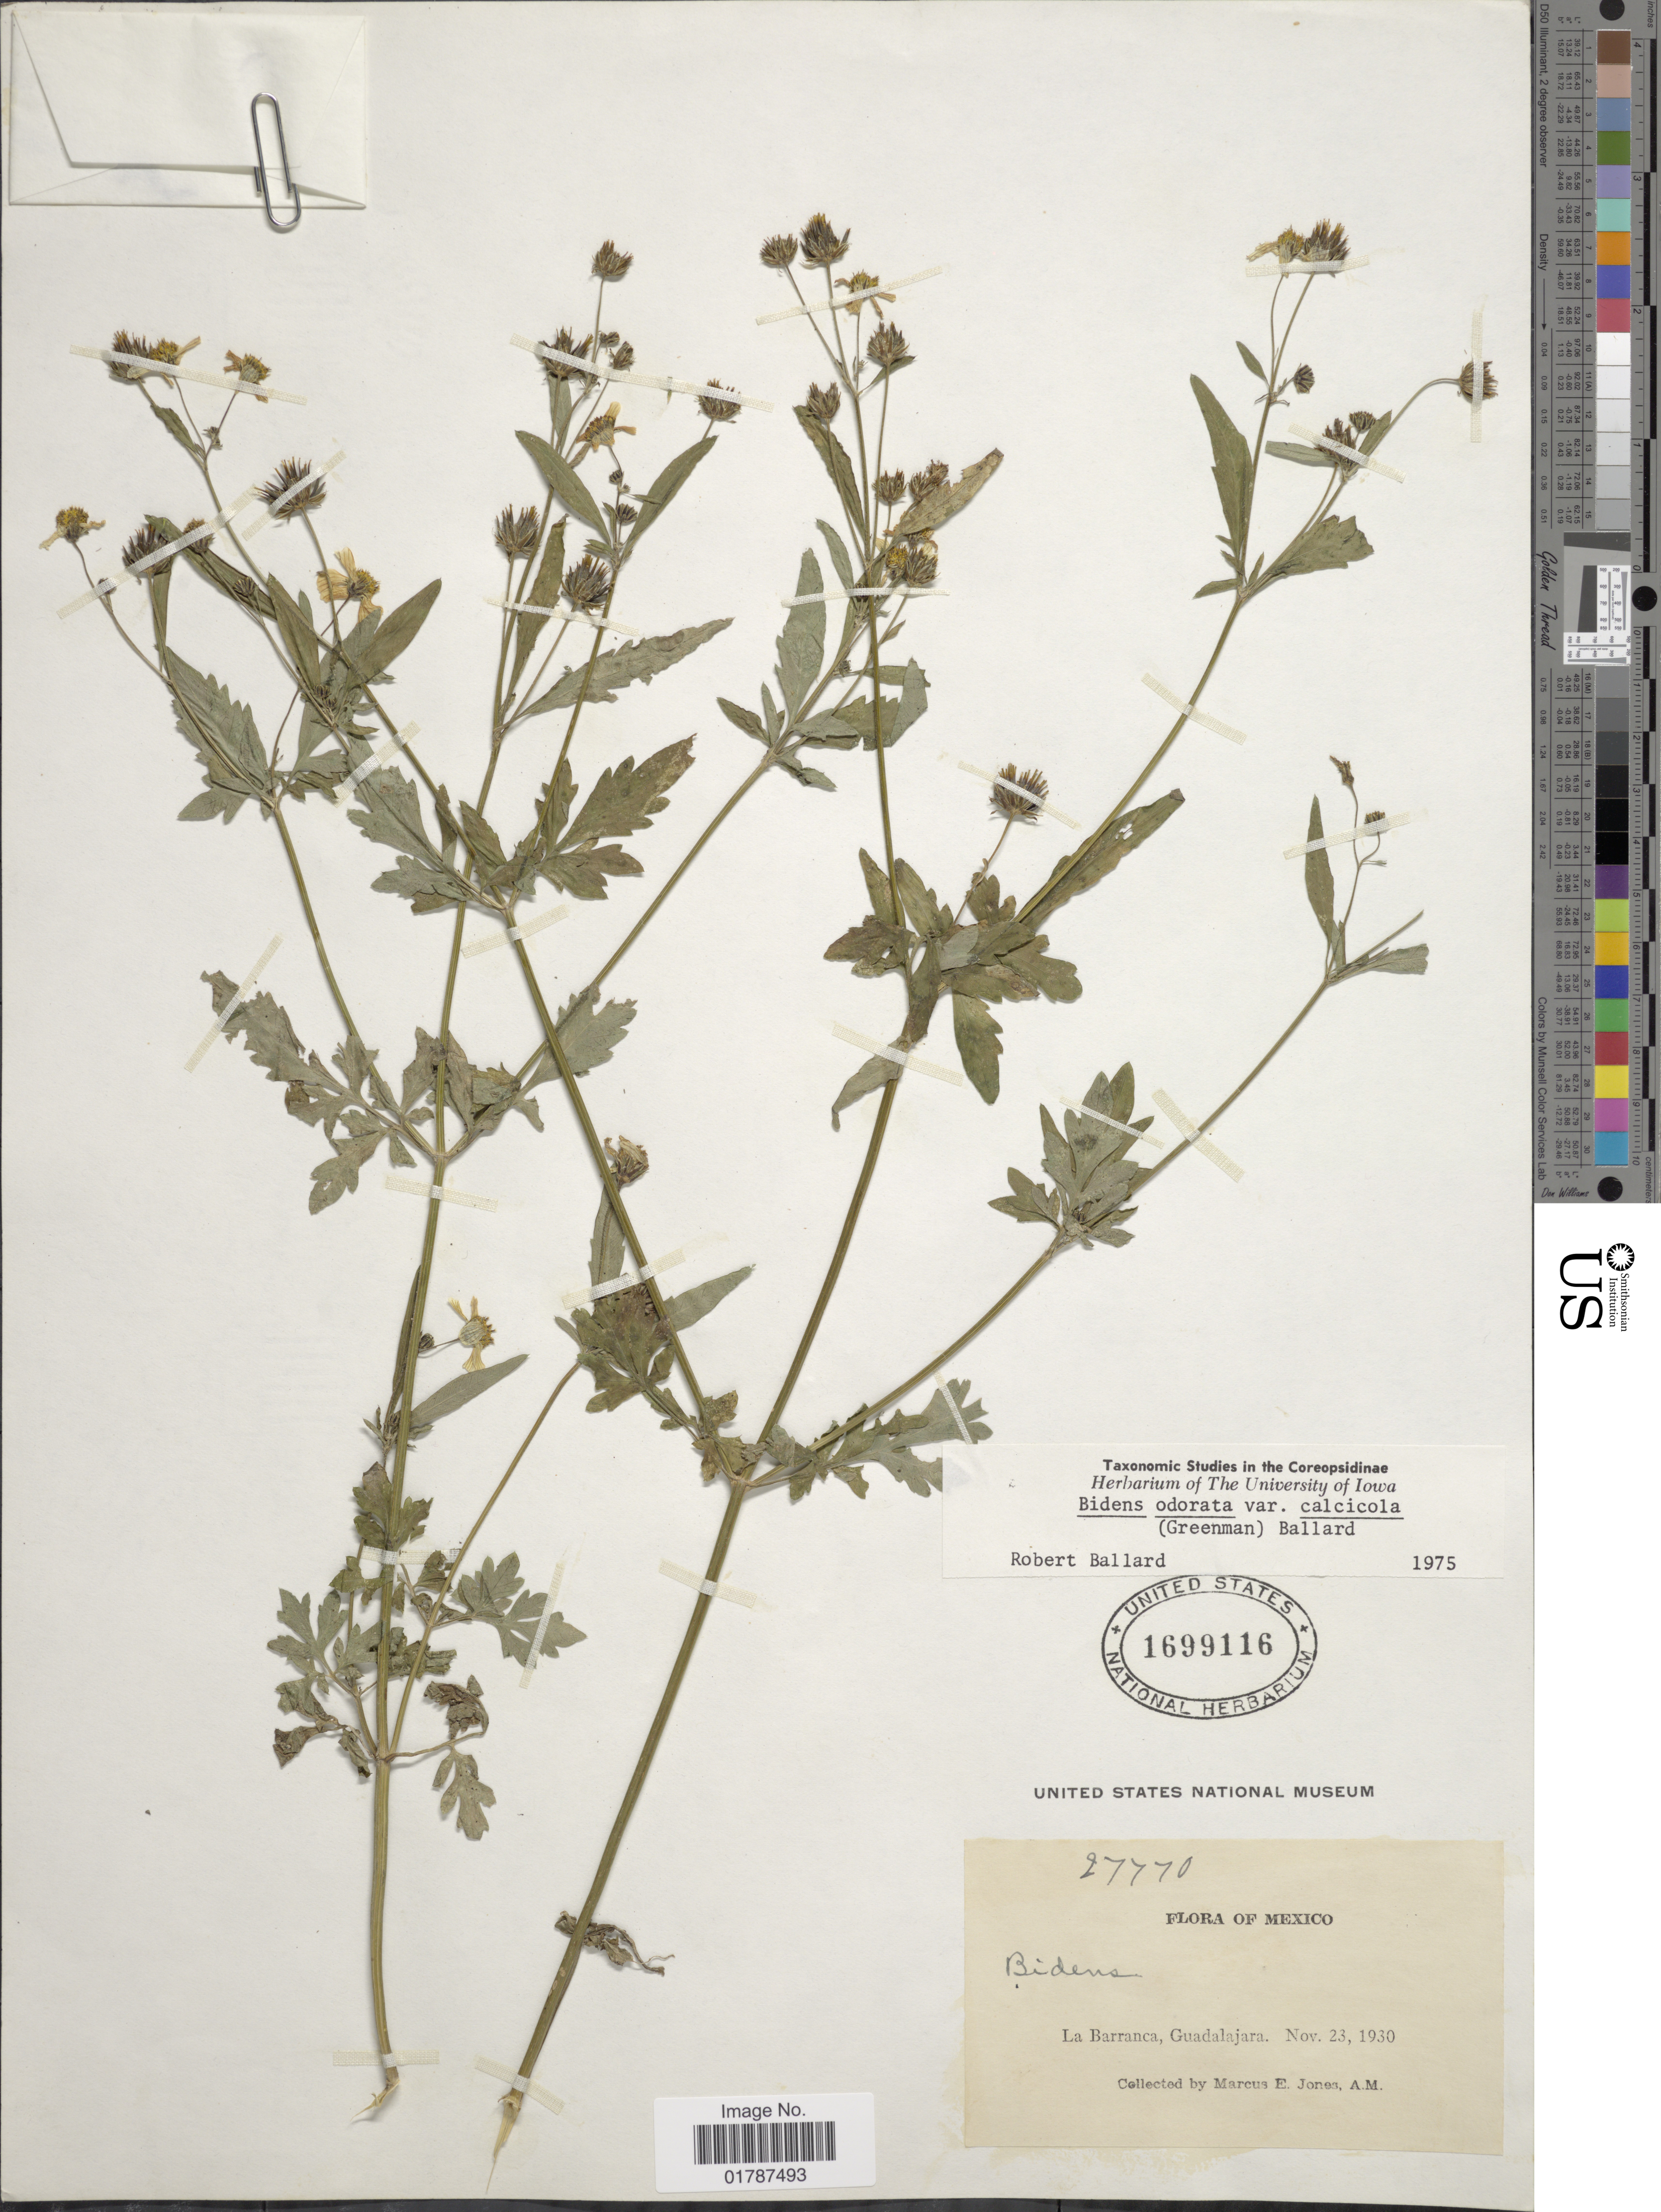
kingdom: Plantae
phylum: Tracheophyta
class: Magnoliopsida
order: Asterales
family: Asteraceae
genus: Bidens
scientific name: Bidens odorata var. calcicola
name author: (Greenm.) Ballard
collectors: M. E. Jones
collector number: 27770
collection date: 1930-11-23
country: Mexico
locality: La Barranca, Guadalajara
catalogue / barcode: US 1699116